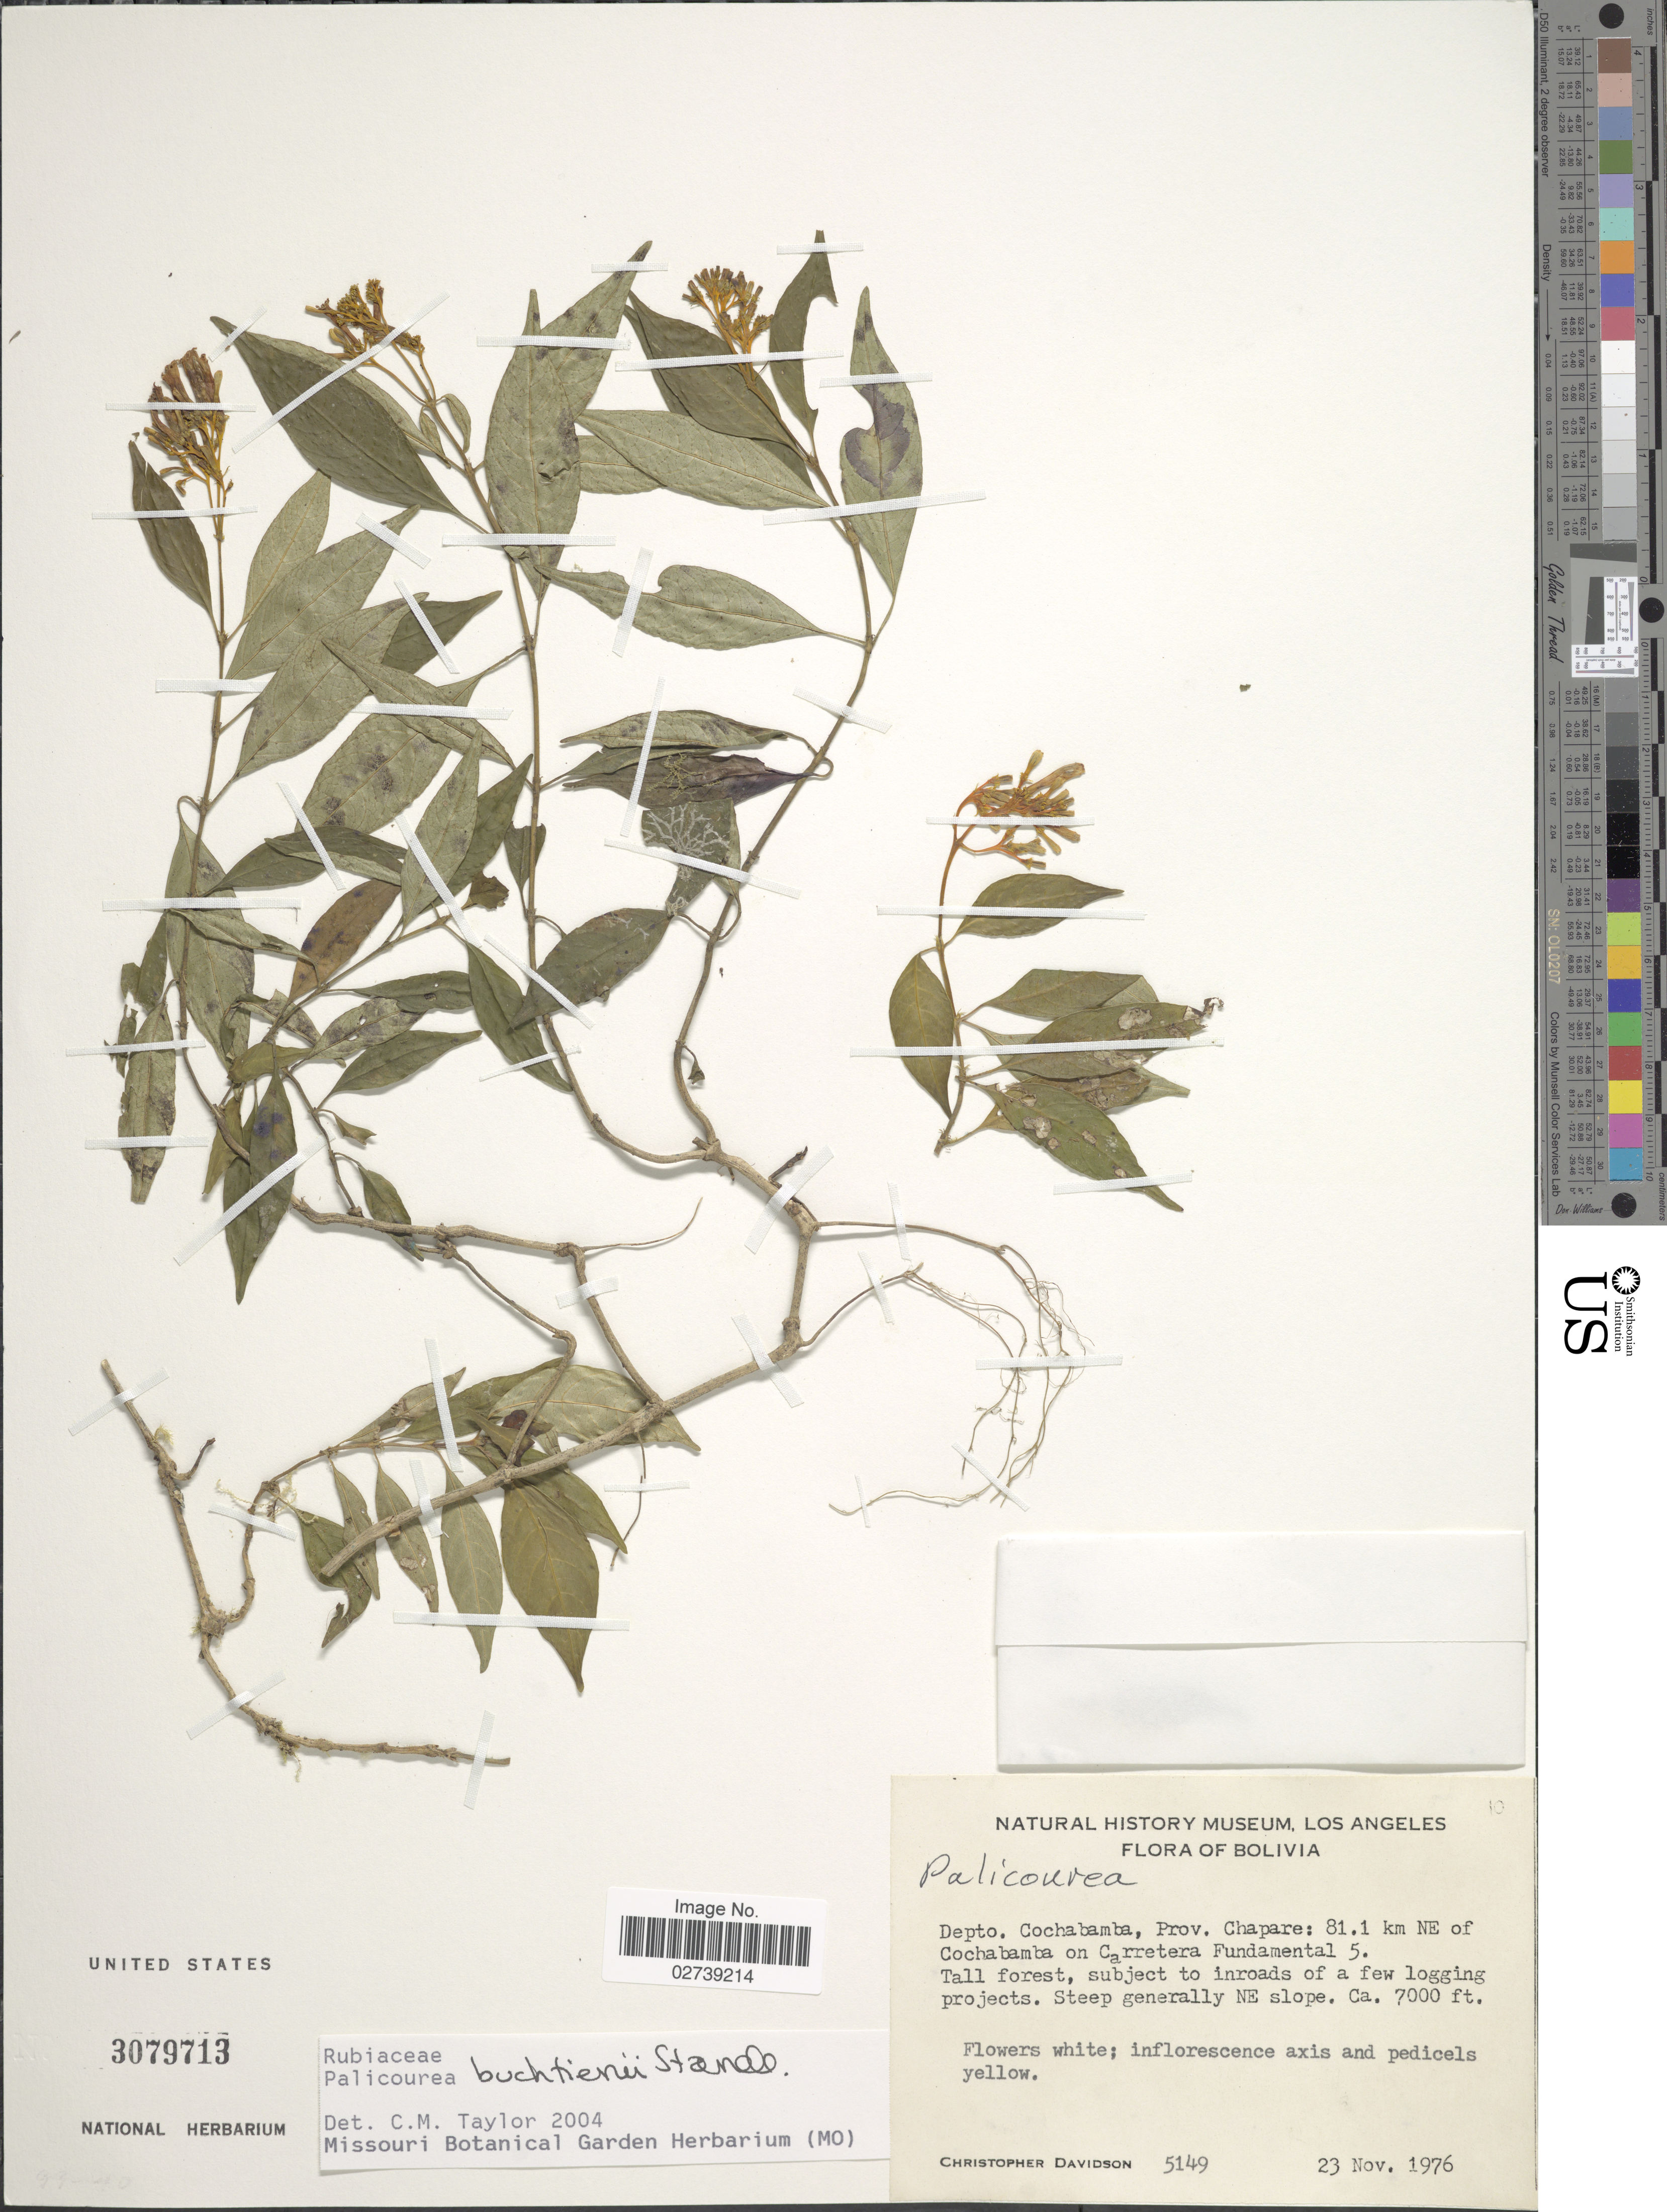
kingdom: Plantae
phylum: Tracheophyta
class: Magnoliopsida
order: Gentianales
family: Rubiaceae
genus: Palicourea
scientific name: Palicourea buchtienii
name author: Standl.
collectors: C. Davidson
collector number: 5149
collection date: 1976-11-23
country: Bolivia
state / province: Cochabamba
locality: Depto. Cochabamba, Prov. Chapare: 81.1 km NE of Cochabamba on Carretera Fundamental 5.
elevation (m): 2134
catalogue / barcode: US 3079713